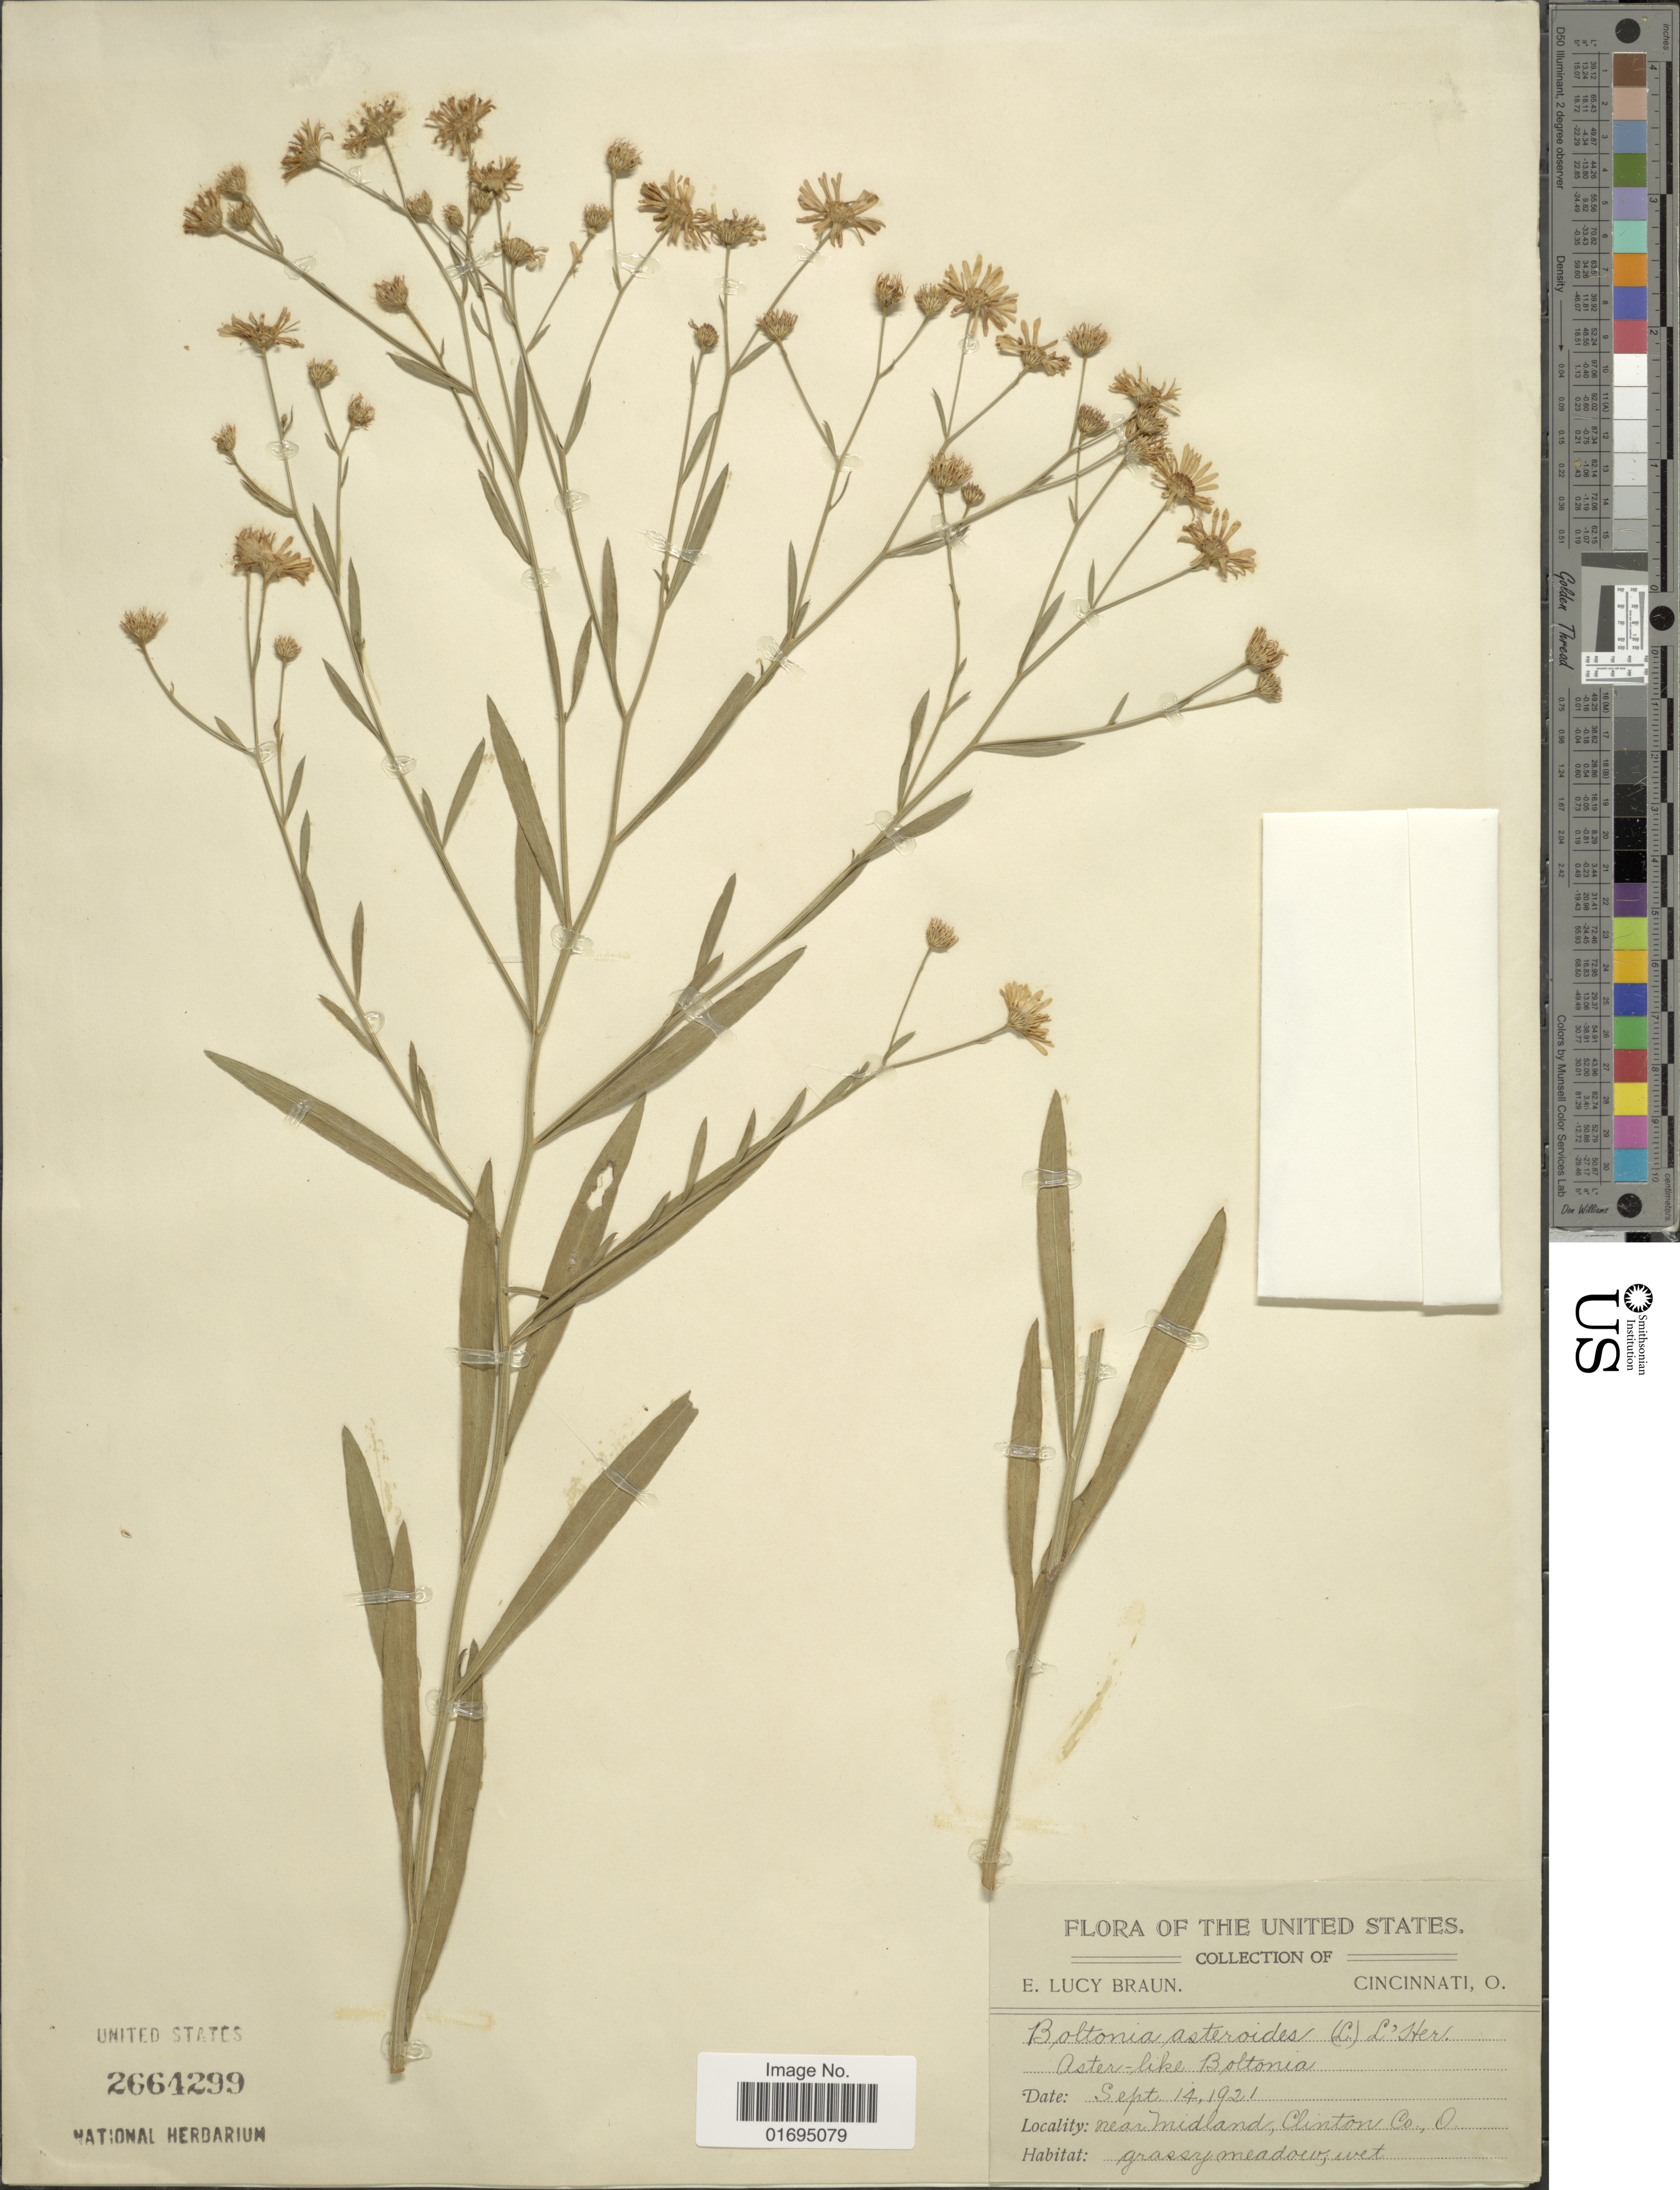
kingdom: Plantae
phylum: Tracheophyta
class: Magnoliopsida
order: Asterales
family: Asteraceae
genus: Boltonia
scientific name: Boltonia asteroides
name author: (L.) L'Hér.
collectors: E. L. Braun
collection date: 1921-09-14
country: United States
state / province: Ohio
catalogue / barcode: US 2664299